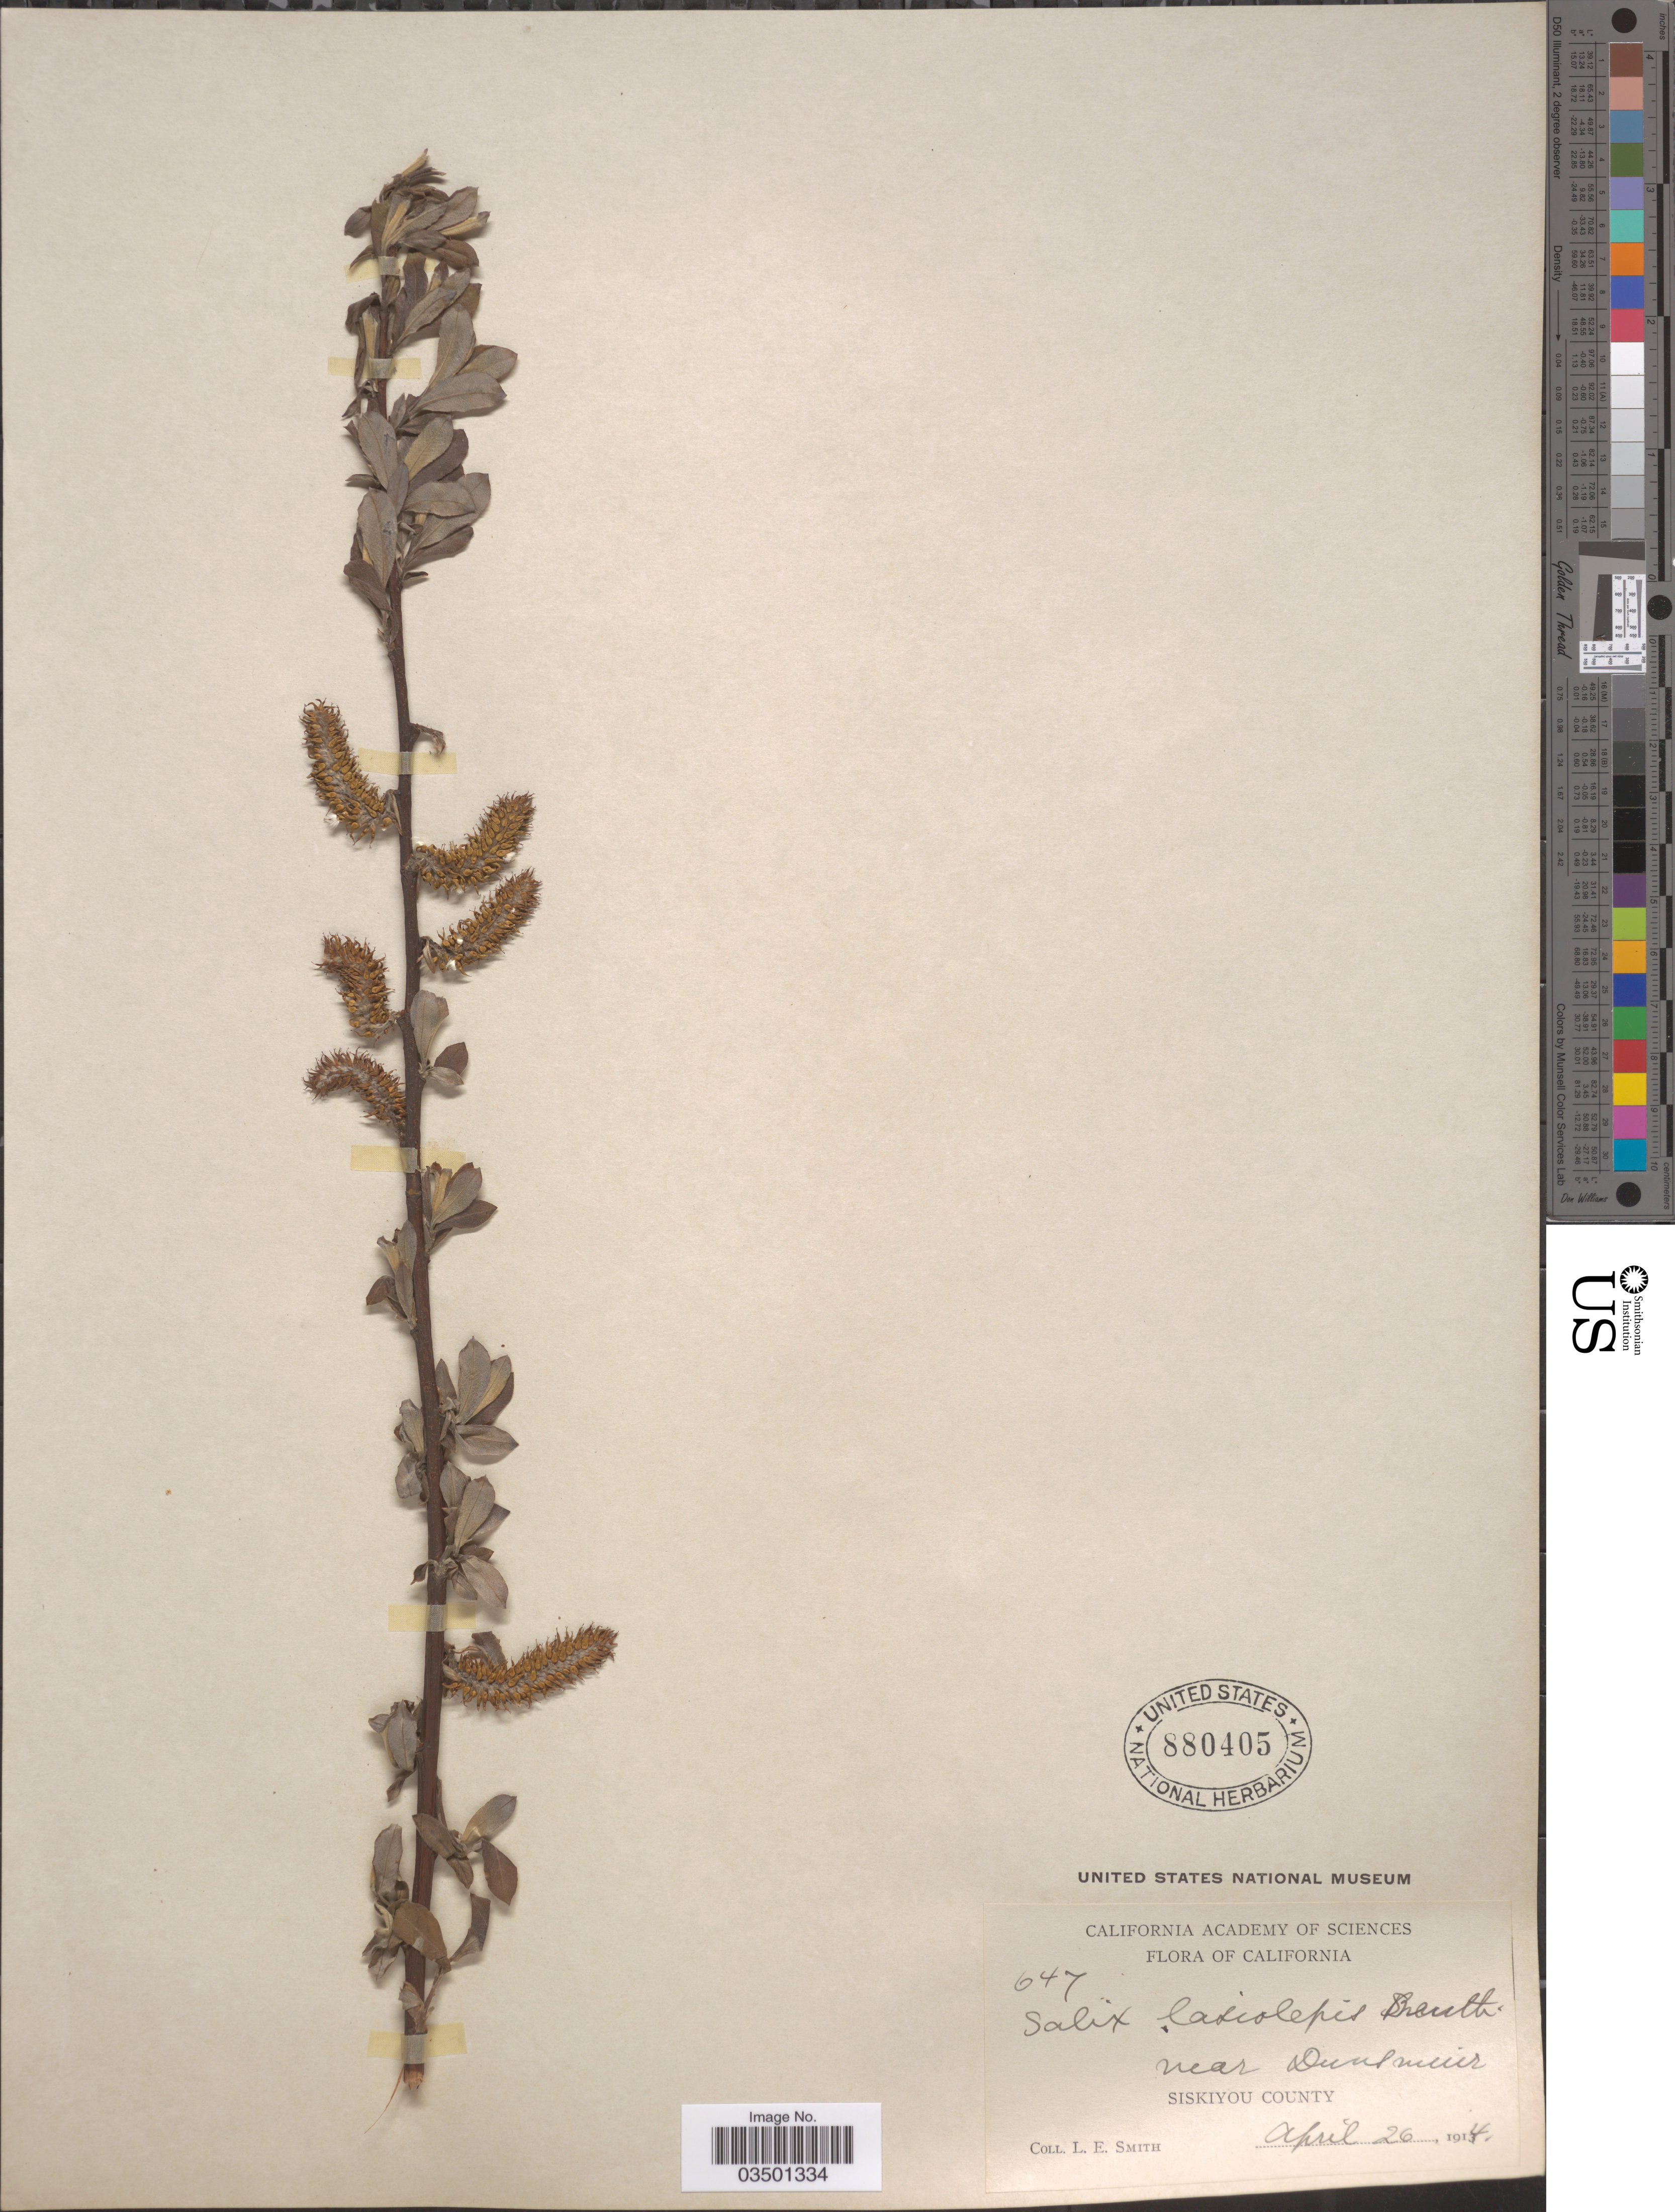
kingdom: Plantae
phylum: Tracheophyta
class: Magnoliopsida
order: Malpighiales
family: Salicaceae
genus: Salix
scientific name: Salix lasiolepis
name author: Benth.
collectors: L. E. Smith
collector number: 647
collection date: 1914-04-26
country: United States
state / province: California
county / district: Siskiyou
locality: Near Dunsmuir. Siskiyou County.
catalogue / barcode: US 880405